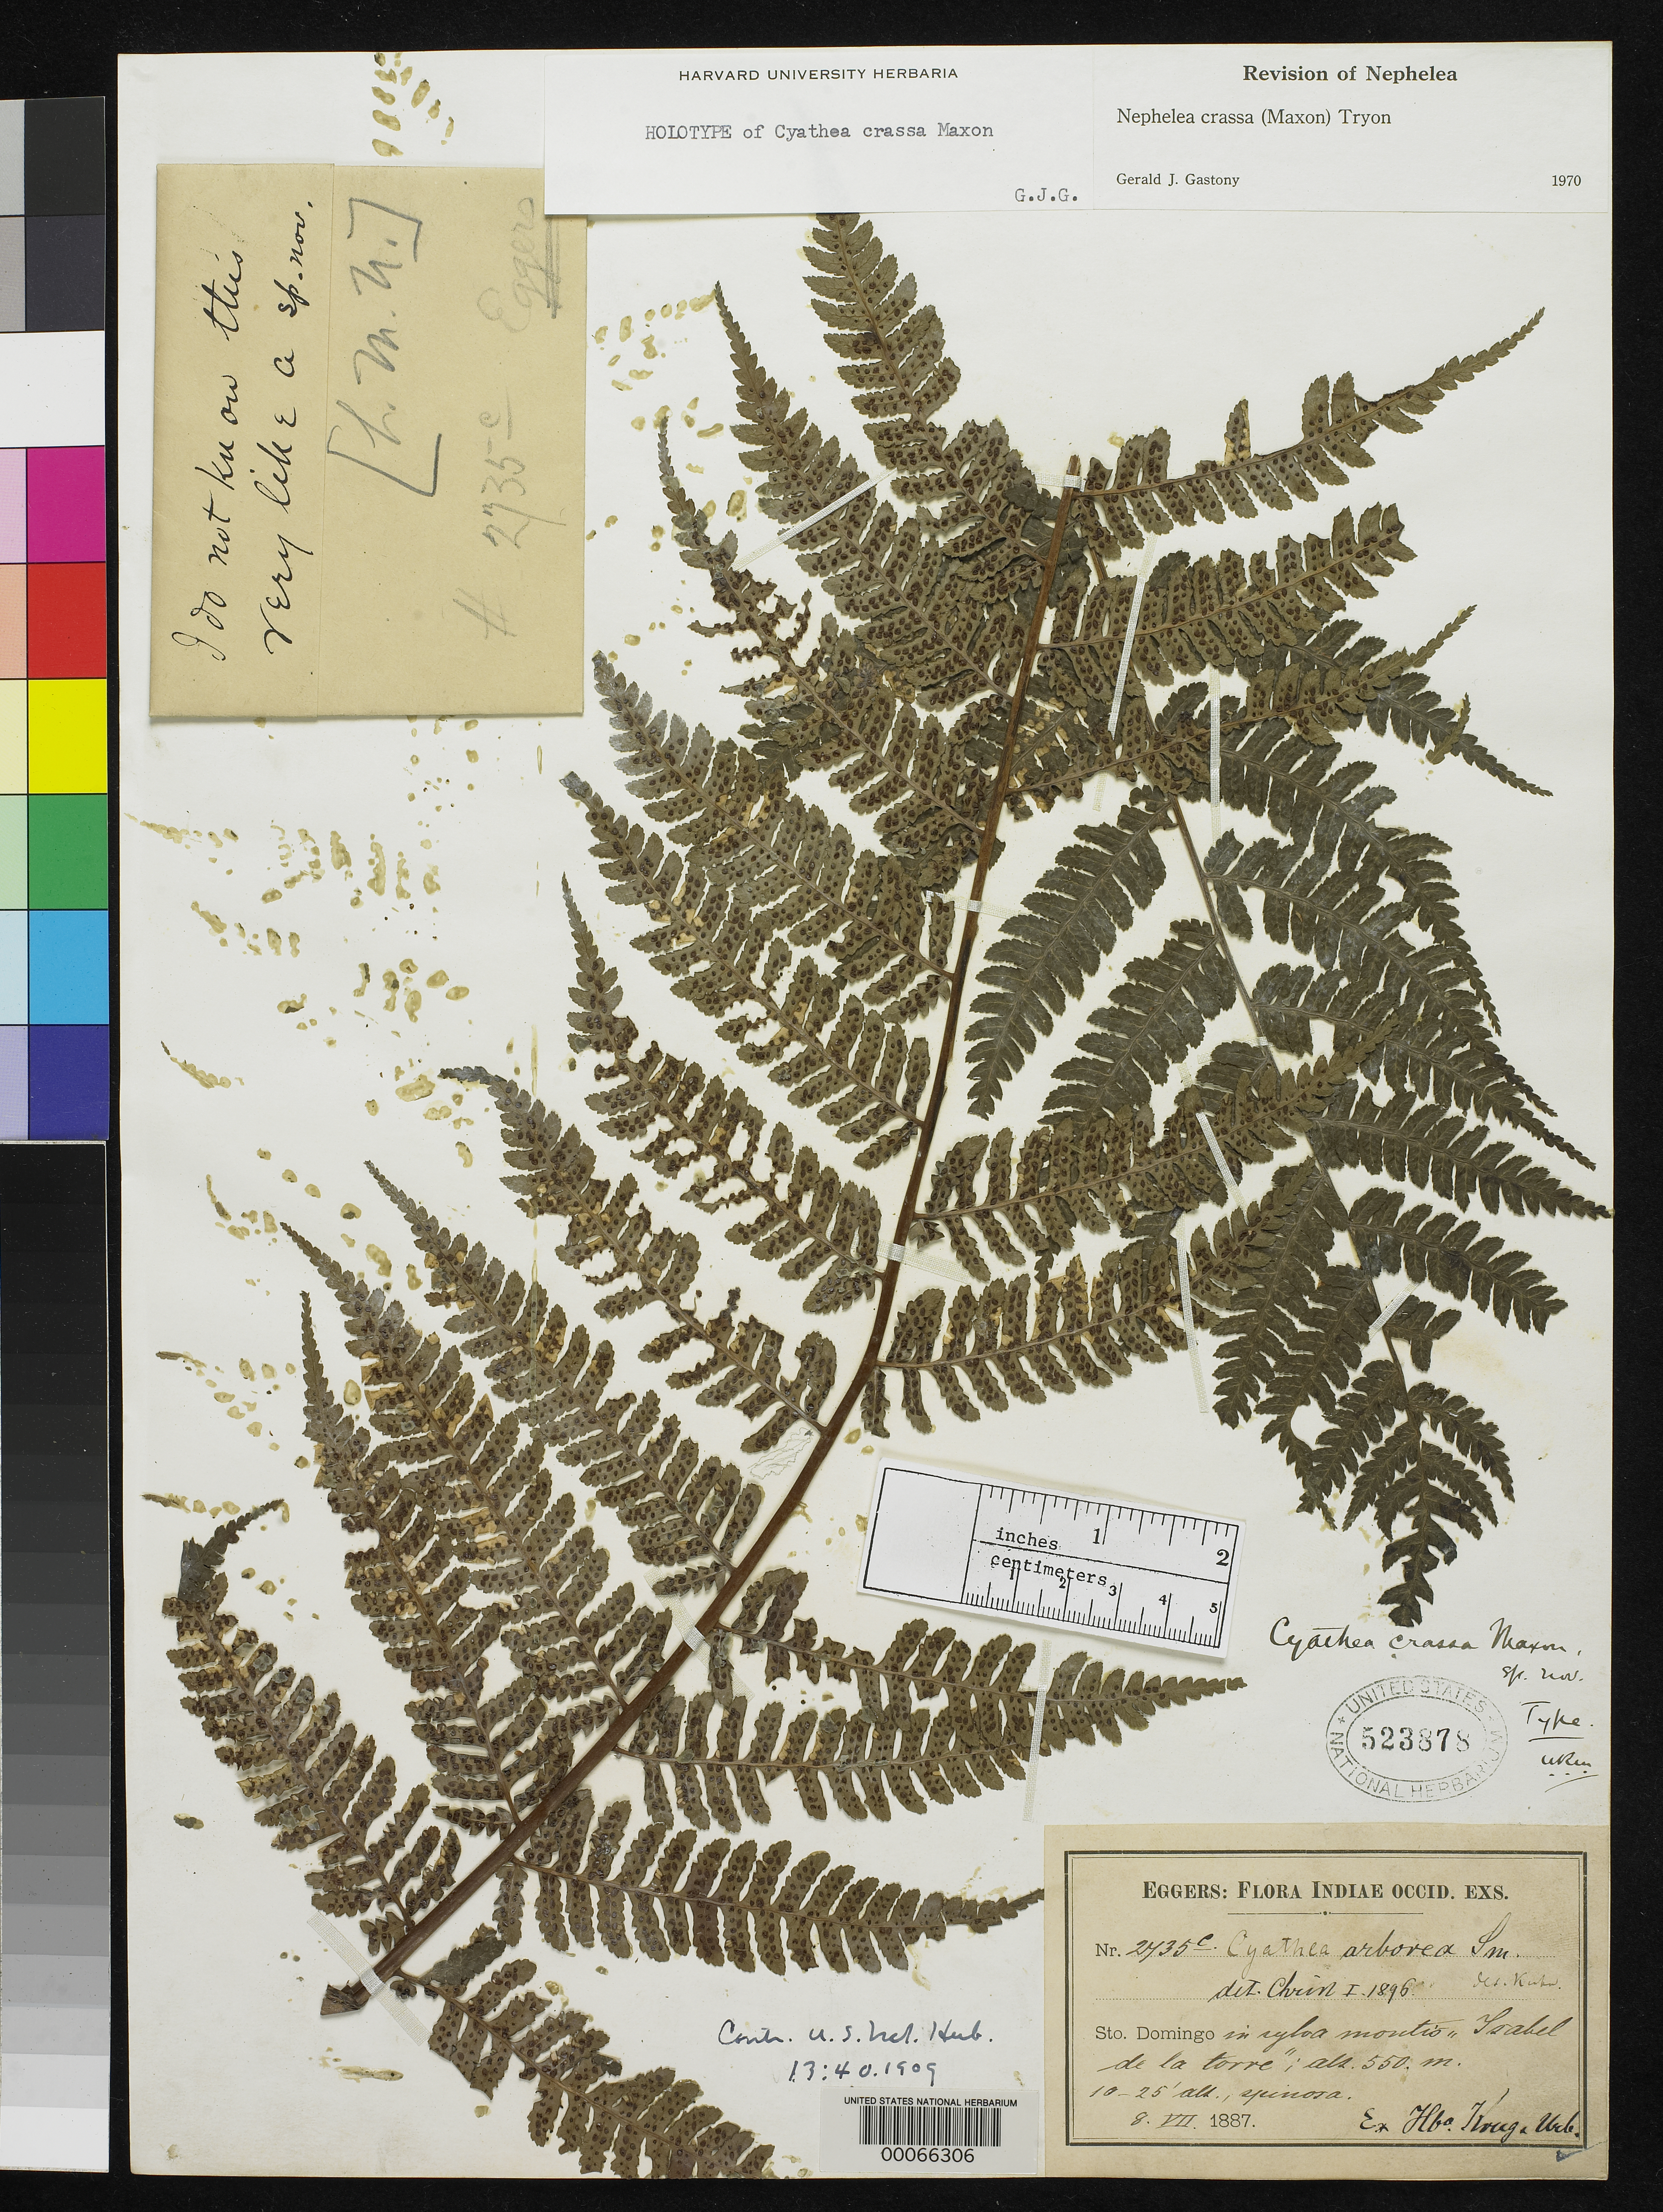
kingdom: Plantae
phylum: Tracheophyta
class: Polypodiopsida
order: Cyatheales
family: Cyatheaceae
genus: Cyathea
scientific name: Cyathea crassa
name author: Maxon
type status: Holotype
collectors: H. F. A. von Eggers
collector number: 2435c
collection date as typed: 08 Jul 1887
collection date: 1887-07-08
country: Dominican Republic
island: Hispaniola Island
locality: Isabel de La Torre.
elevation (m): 550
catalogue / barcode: US 523878